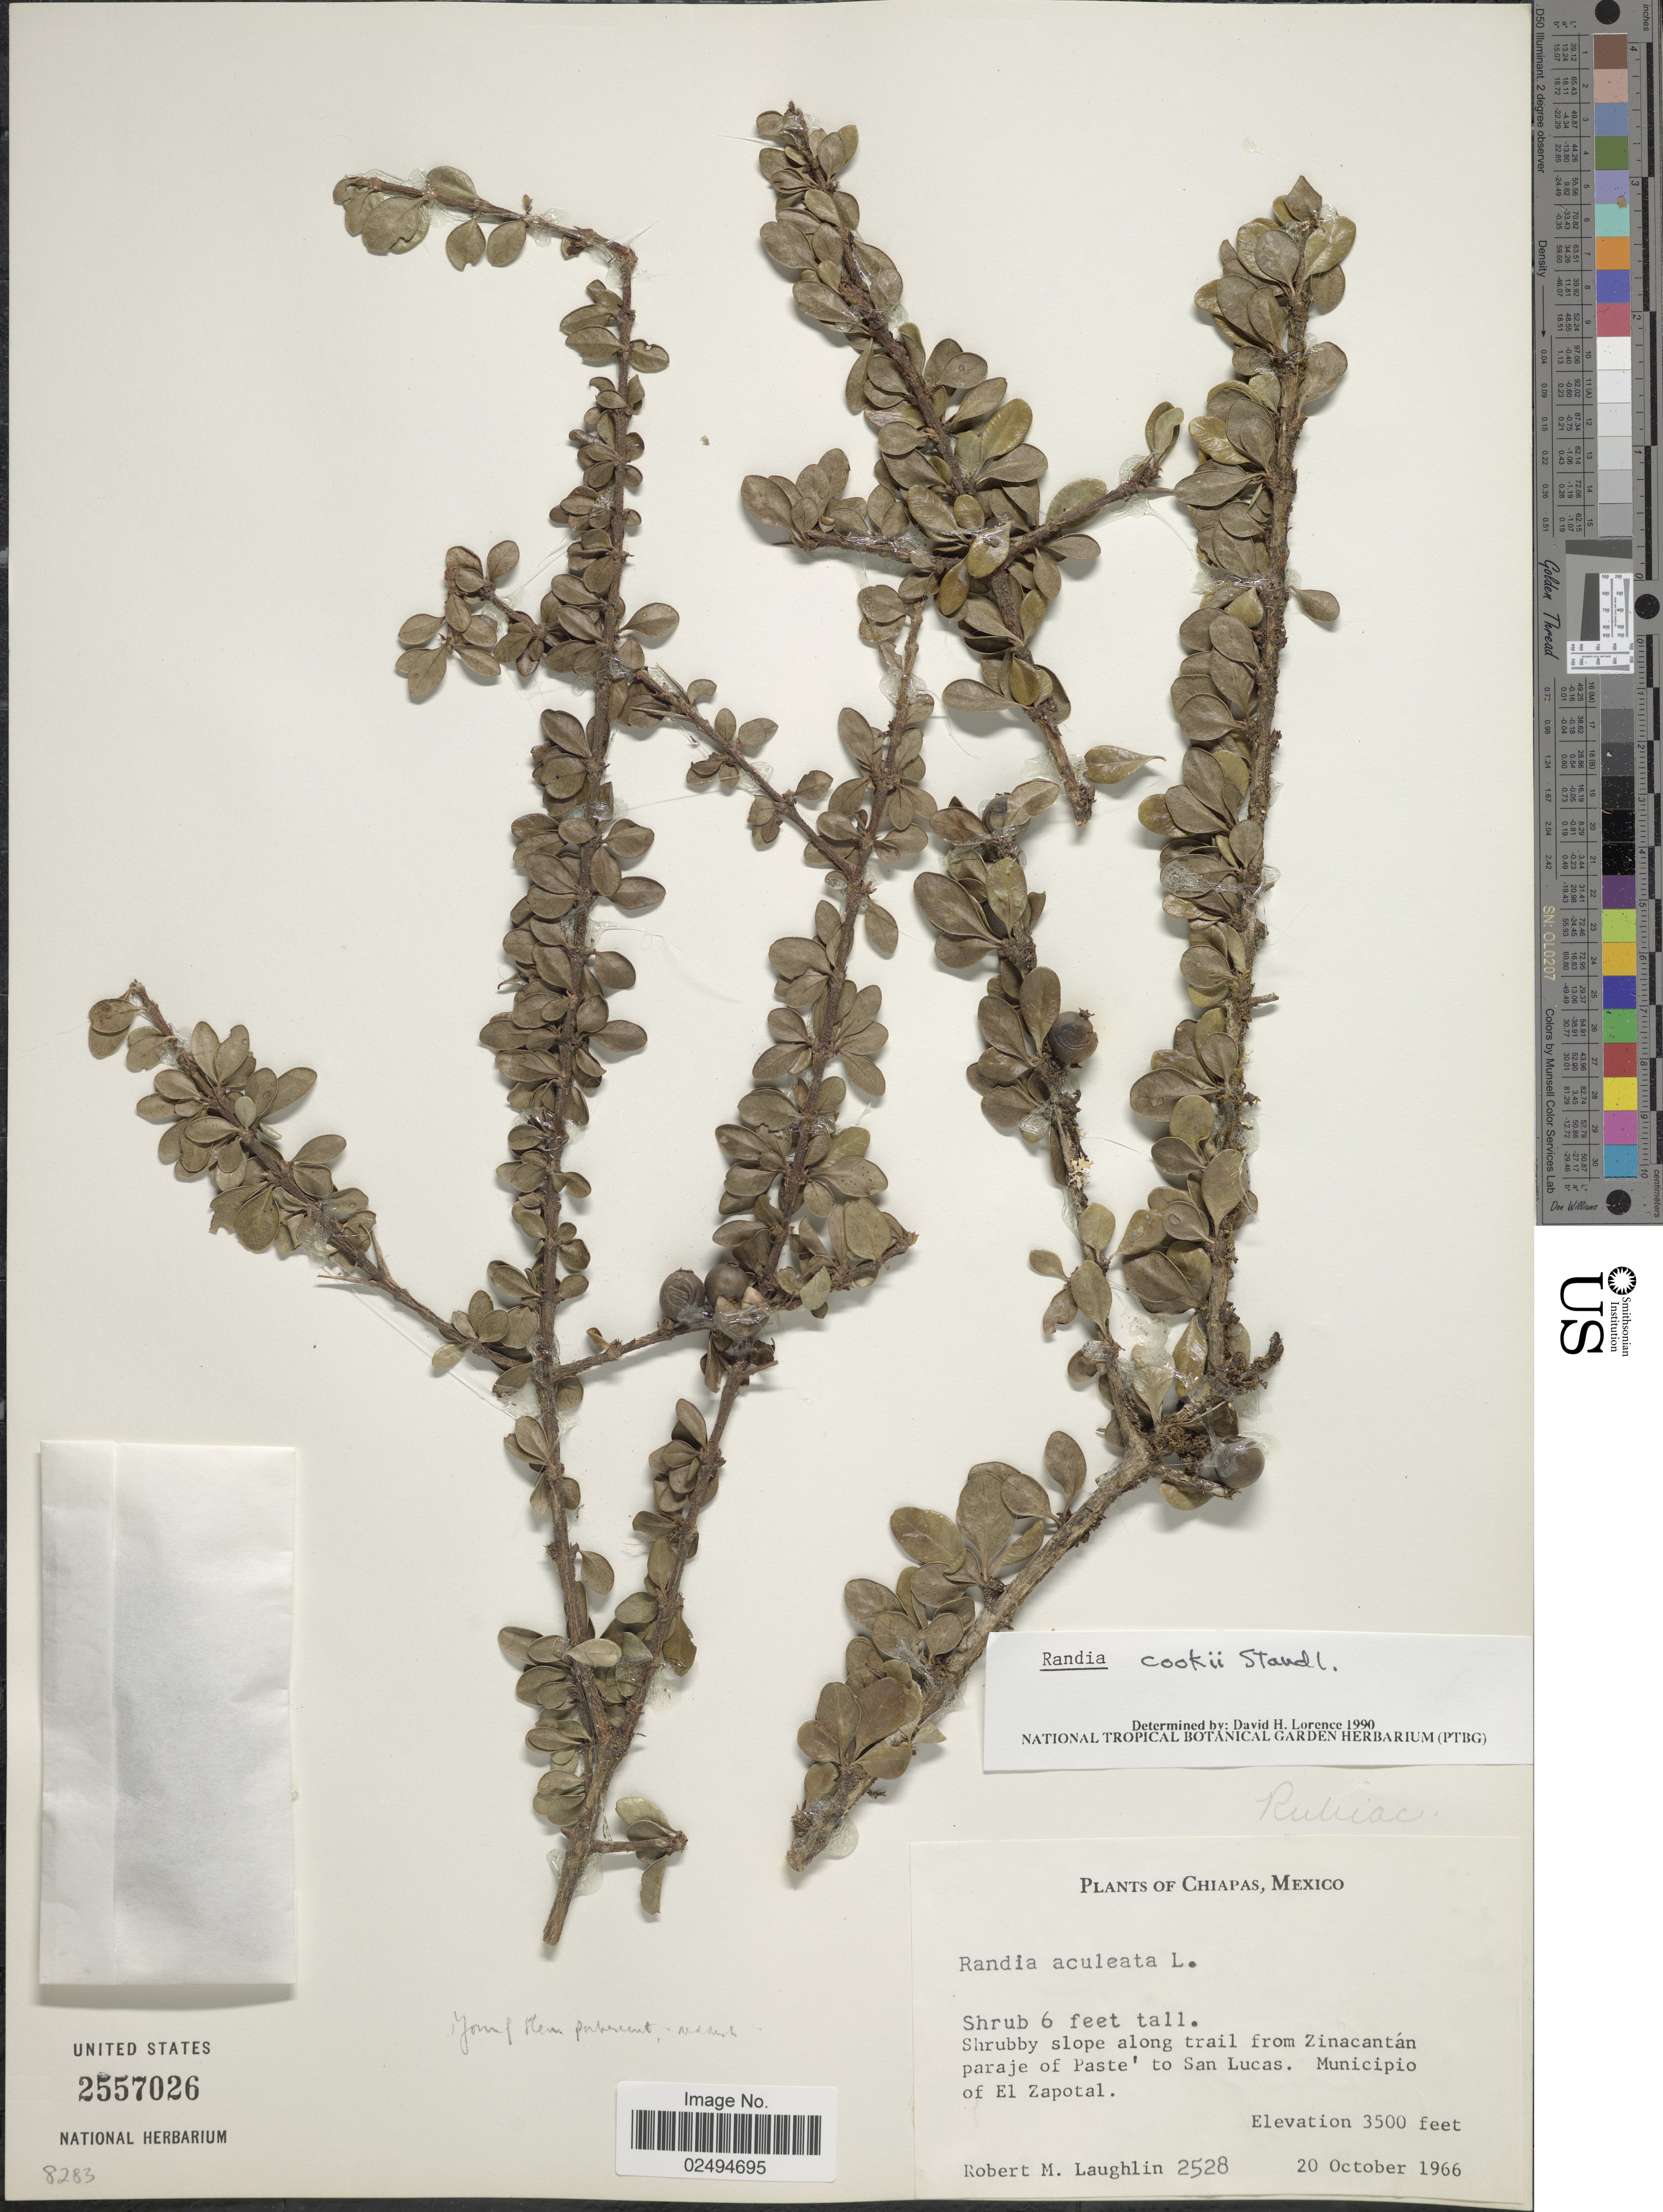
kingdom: Plantae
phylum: Tracheophyta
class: Magnoliopsida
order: Gentianales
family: Rubiaceae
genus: Randia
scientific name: Randia cookii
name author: Standl.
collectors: R. M. Laughlin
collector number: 2528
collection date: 1966-10-20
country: Mexico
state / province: Chiapas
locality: Shrubby slope along trail from Zincantan paraje of Paste' to San Lucas. Municipio of El Zapotal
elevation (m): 1067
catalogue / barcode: US 2557026